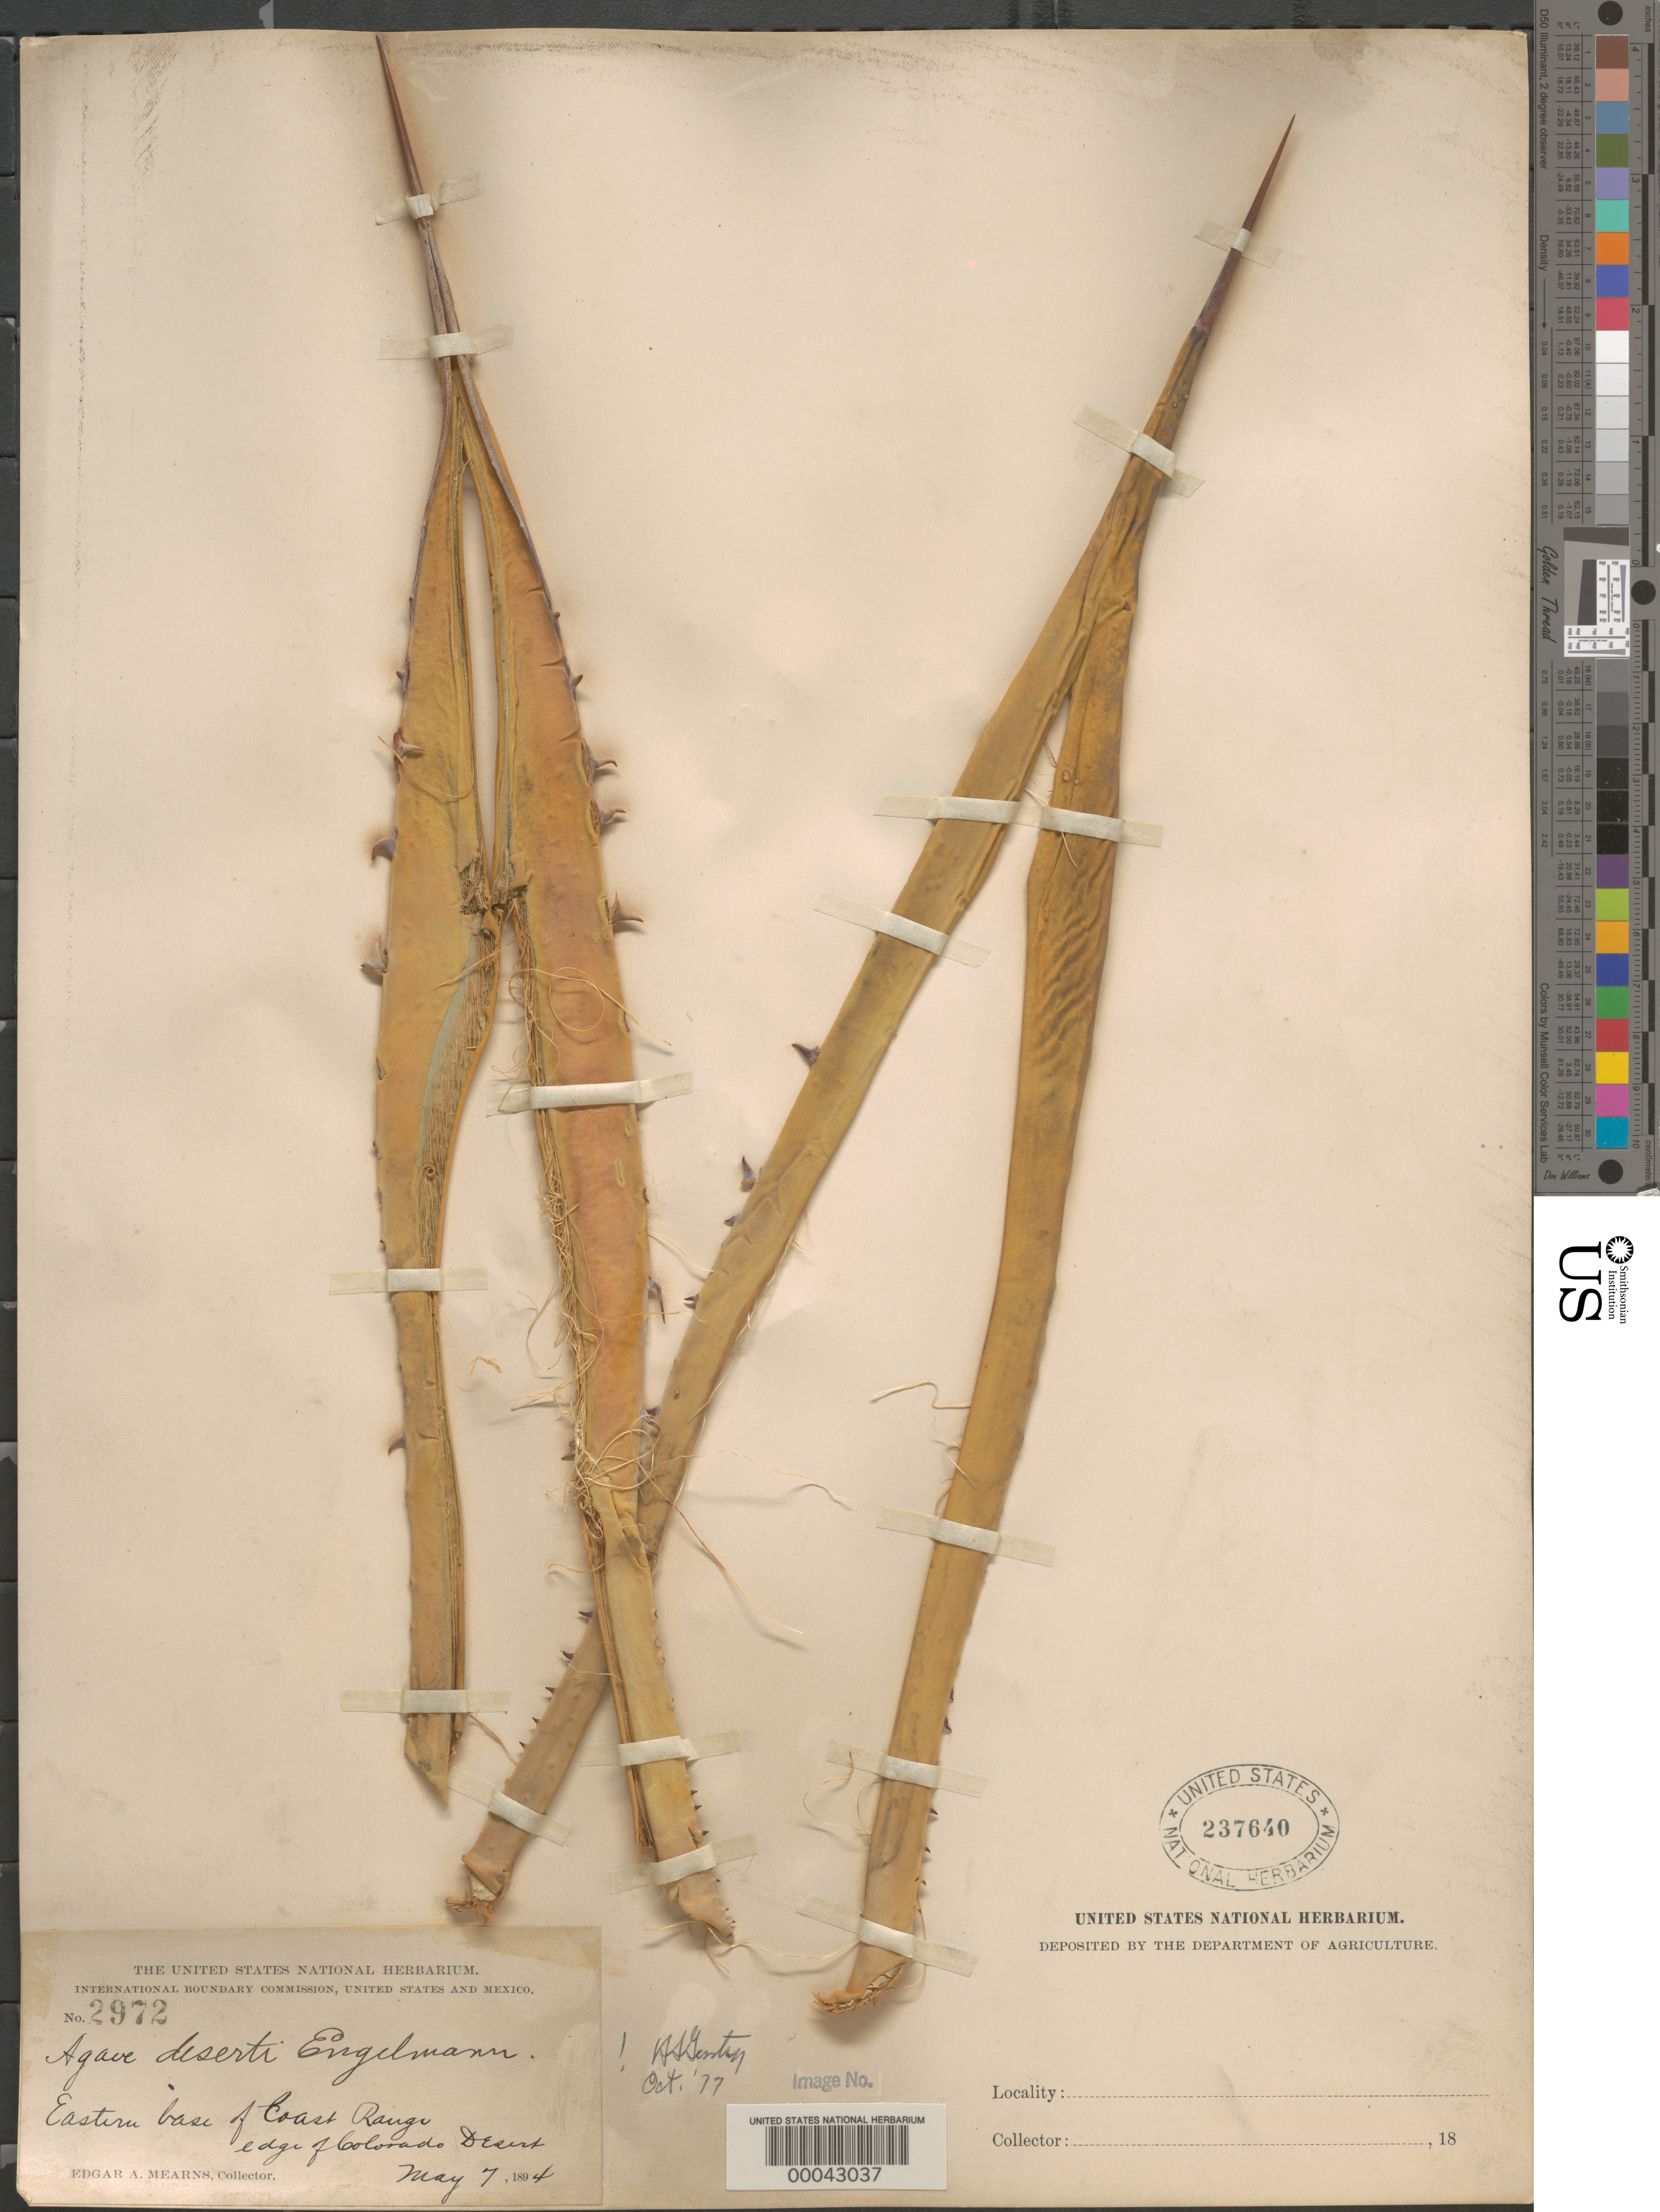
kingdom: Plantae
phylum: Tracheophyta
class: Liliopsida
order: Asparagales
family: Asparagaceae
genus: Agave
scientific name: Agave deserti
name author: Engelm.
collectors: E. A. Mearns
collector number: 2972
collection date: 1894-05-07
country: United States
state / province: California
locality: Eastern base of Coast Range edge of Colorado Desert.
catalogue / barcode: US 237640